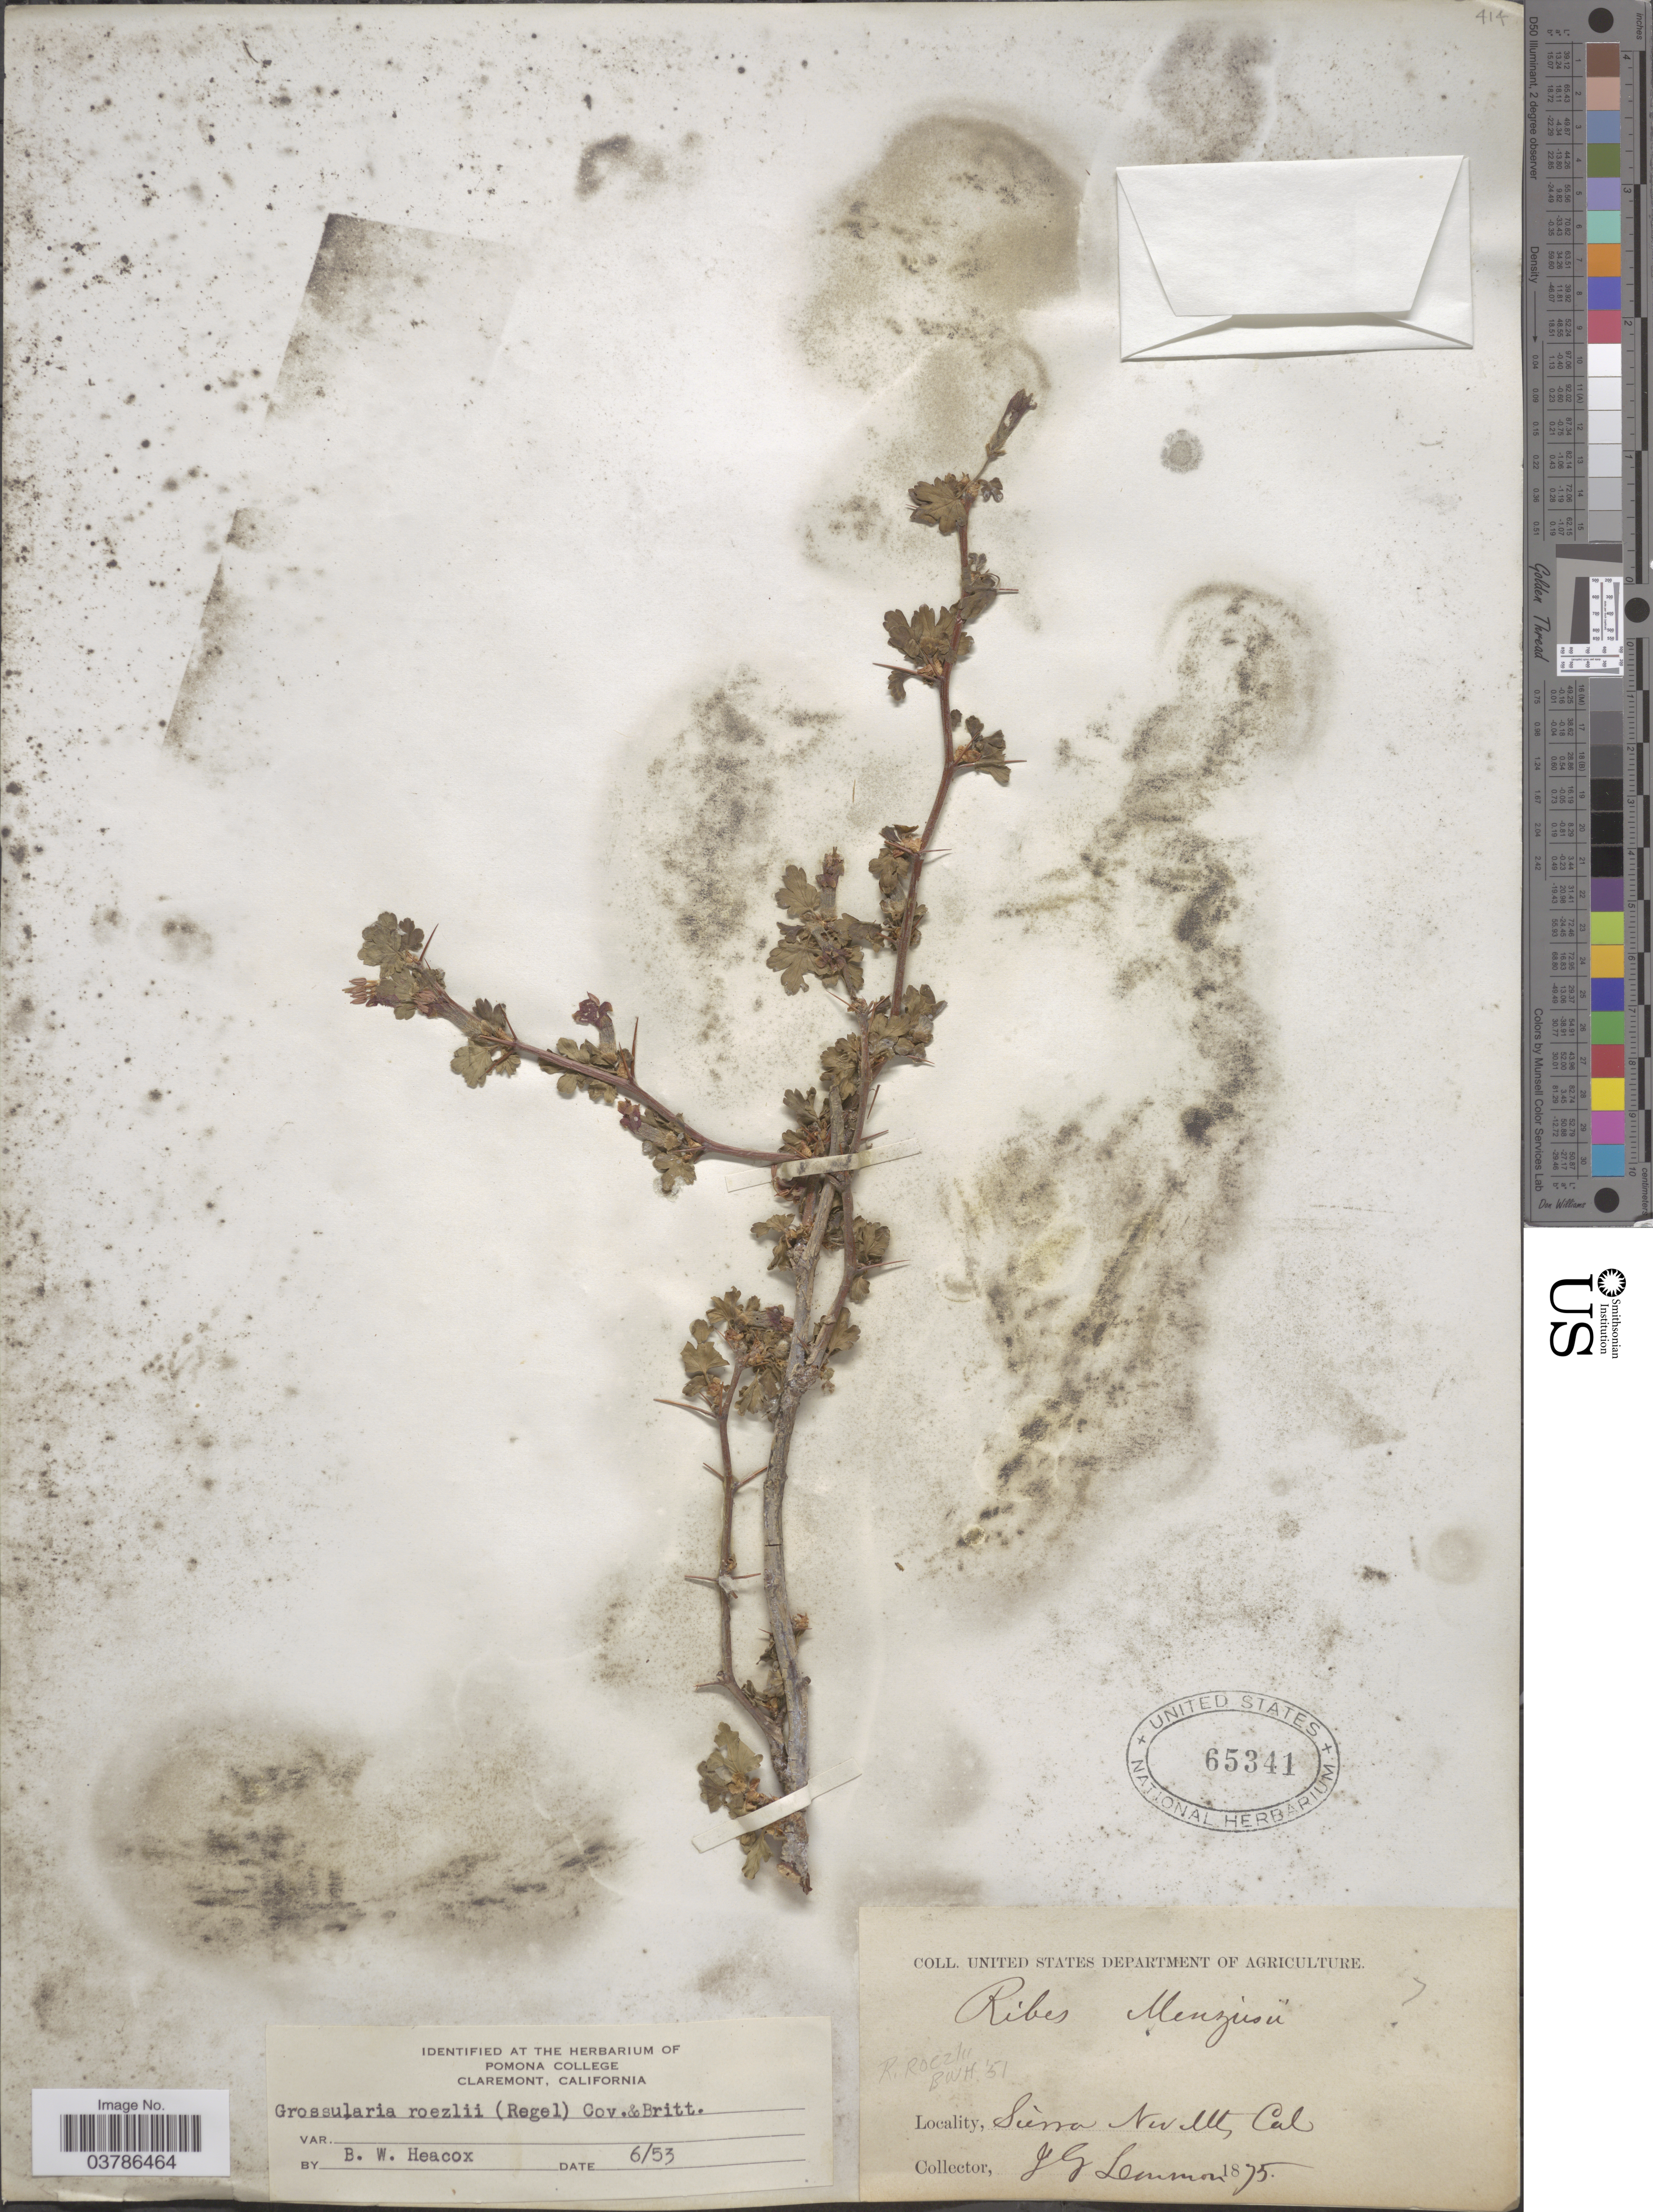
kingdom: Plantae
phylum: Tracheophyta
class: Magnoliopsida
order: Saxifragales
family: Grossulariaceae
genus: Ribes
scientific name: Ribes roezlii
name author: Regel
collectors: J. Lemmon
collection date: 1875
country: United States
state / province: California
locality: Sierra Nev Mts.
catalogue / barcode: US 65341